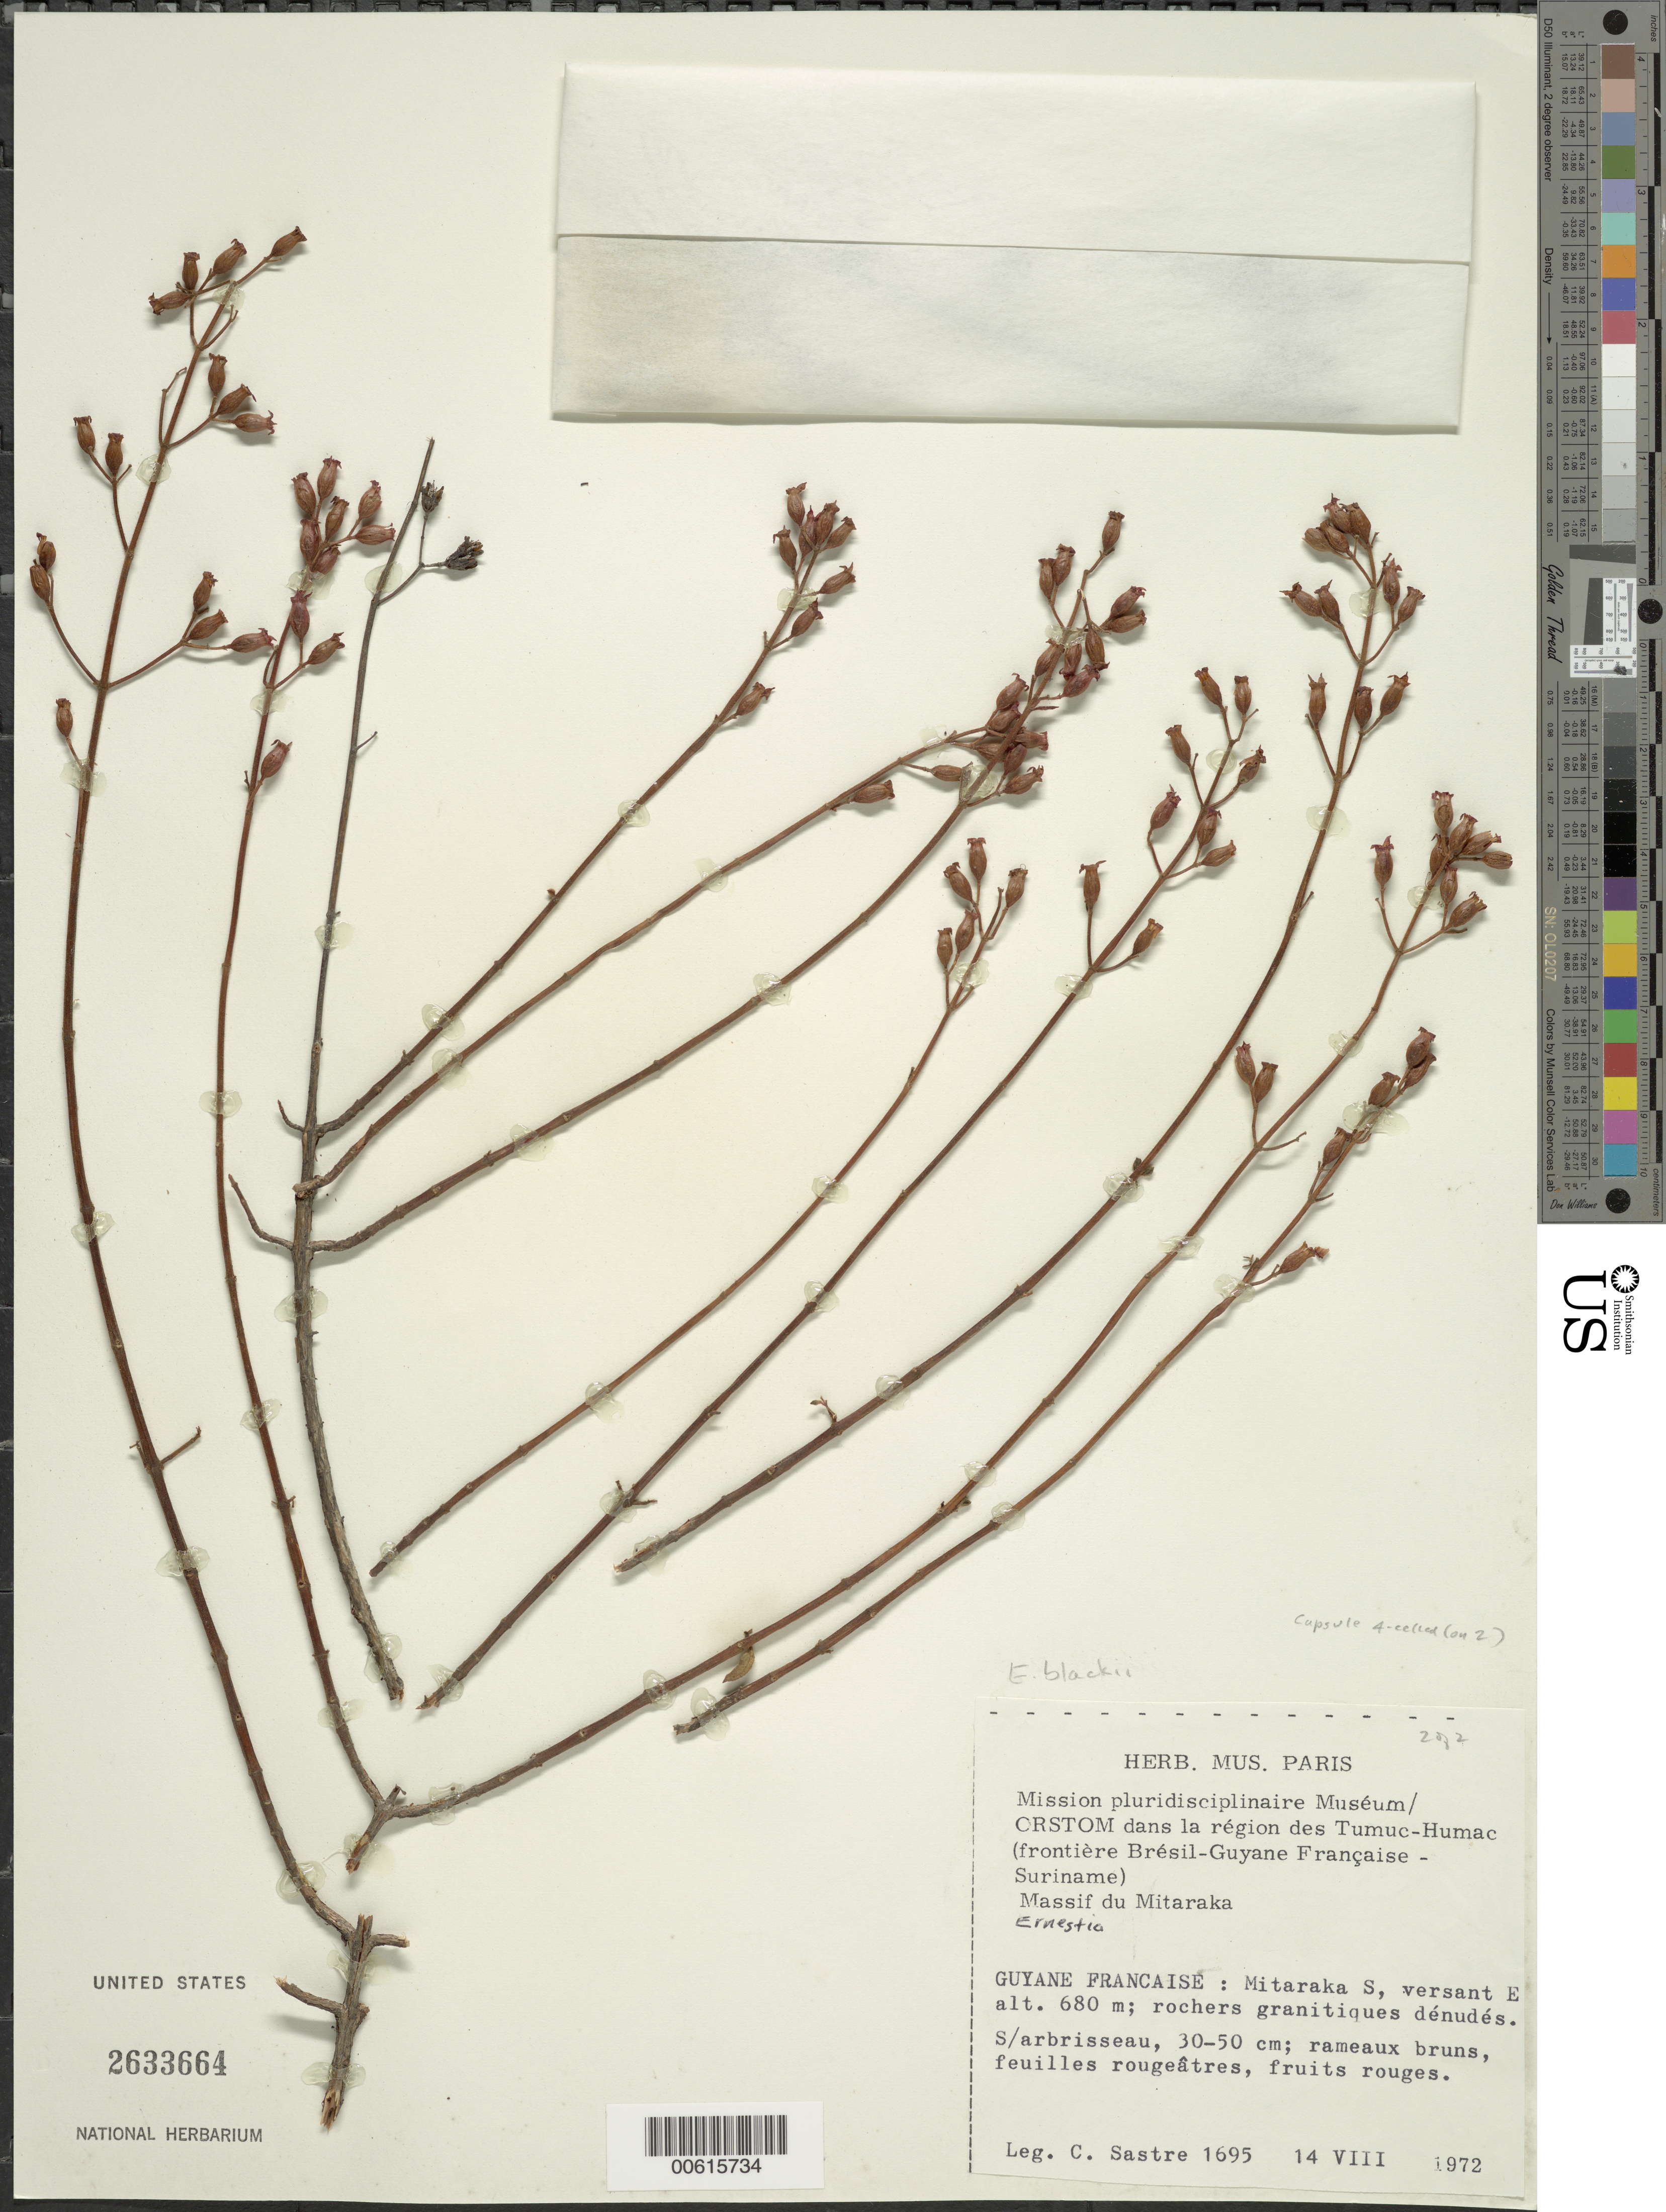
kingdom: Plantae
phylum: Tracheophyta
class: Magnoliopsida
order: Myrtales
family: Melastomataceae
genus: Ernestia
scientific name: Ernestia blackii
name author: Brade & Markgr.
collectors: C. Sastre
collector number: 1695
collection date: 1972-08-14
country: French Guiana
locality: Guyane Francaise: Mitaraka S, versant E.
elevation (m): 680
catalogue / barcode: US 2633664